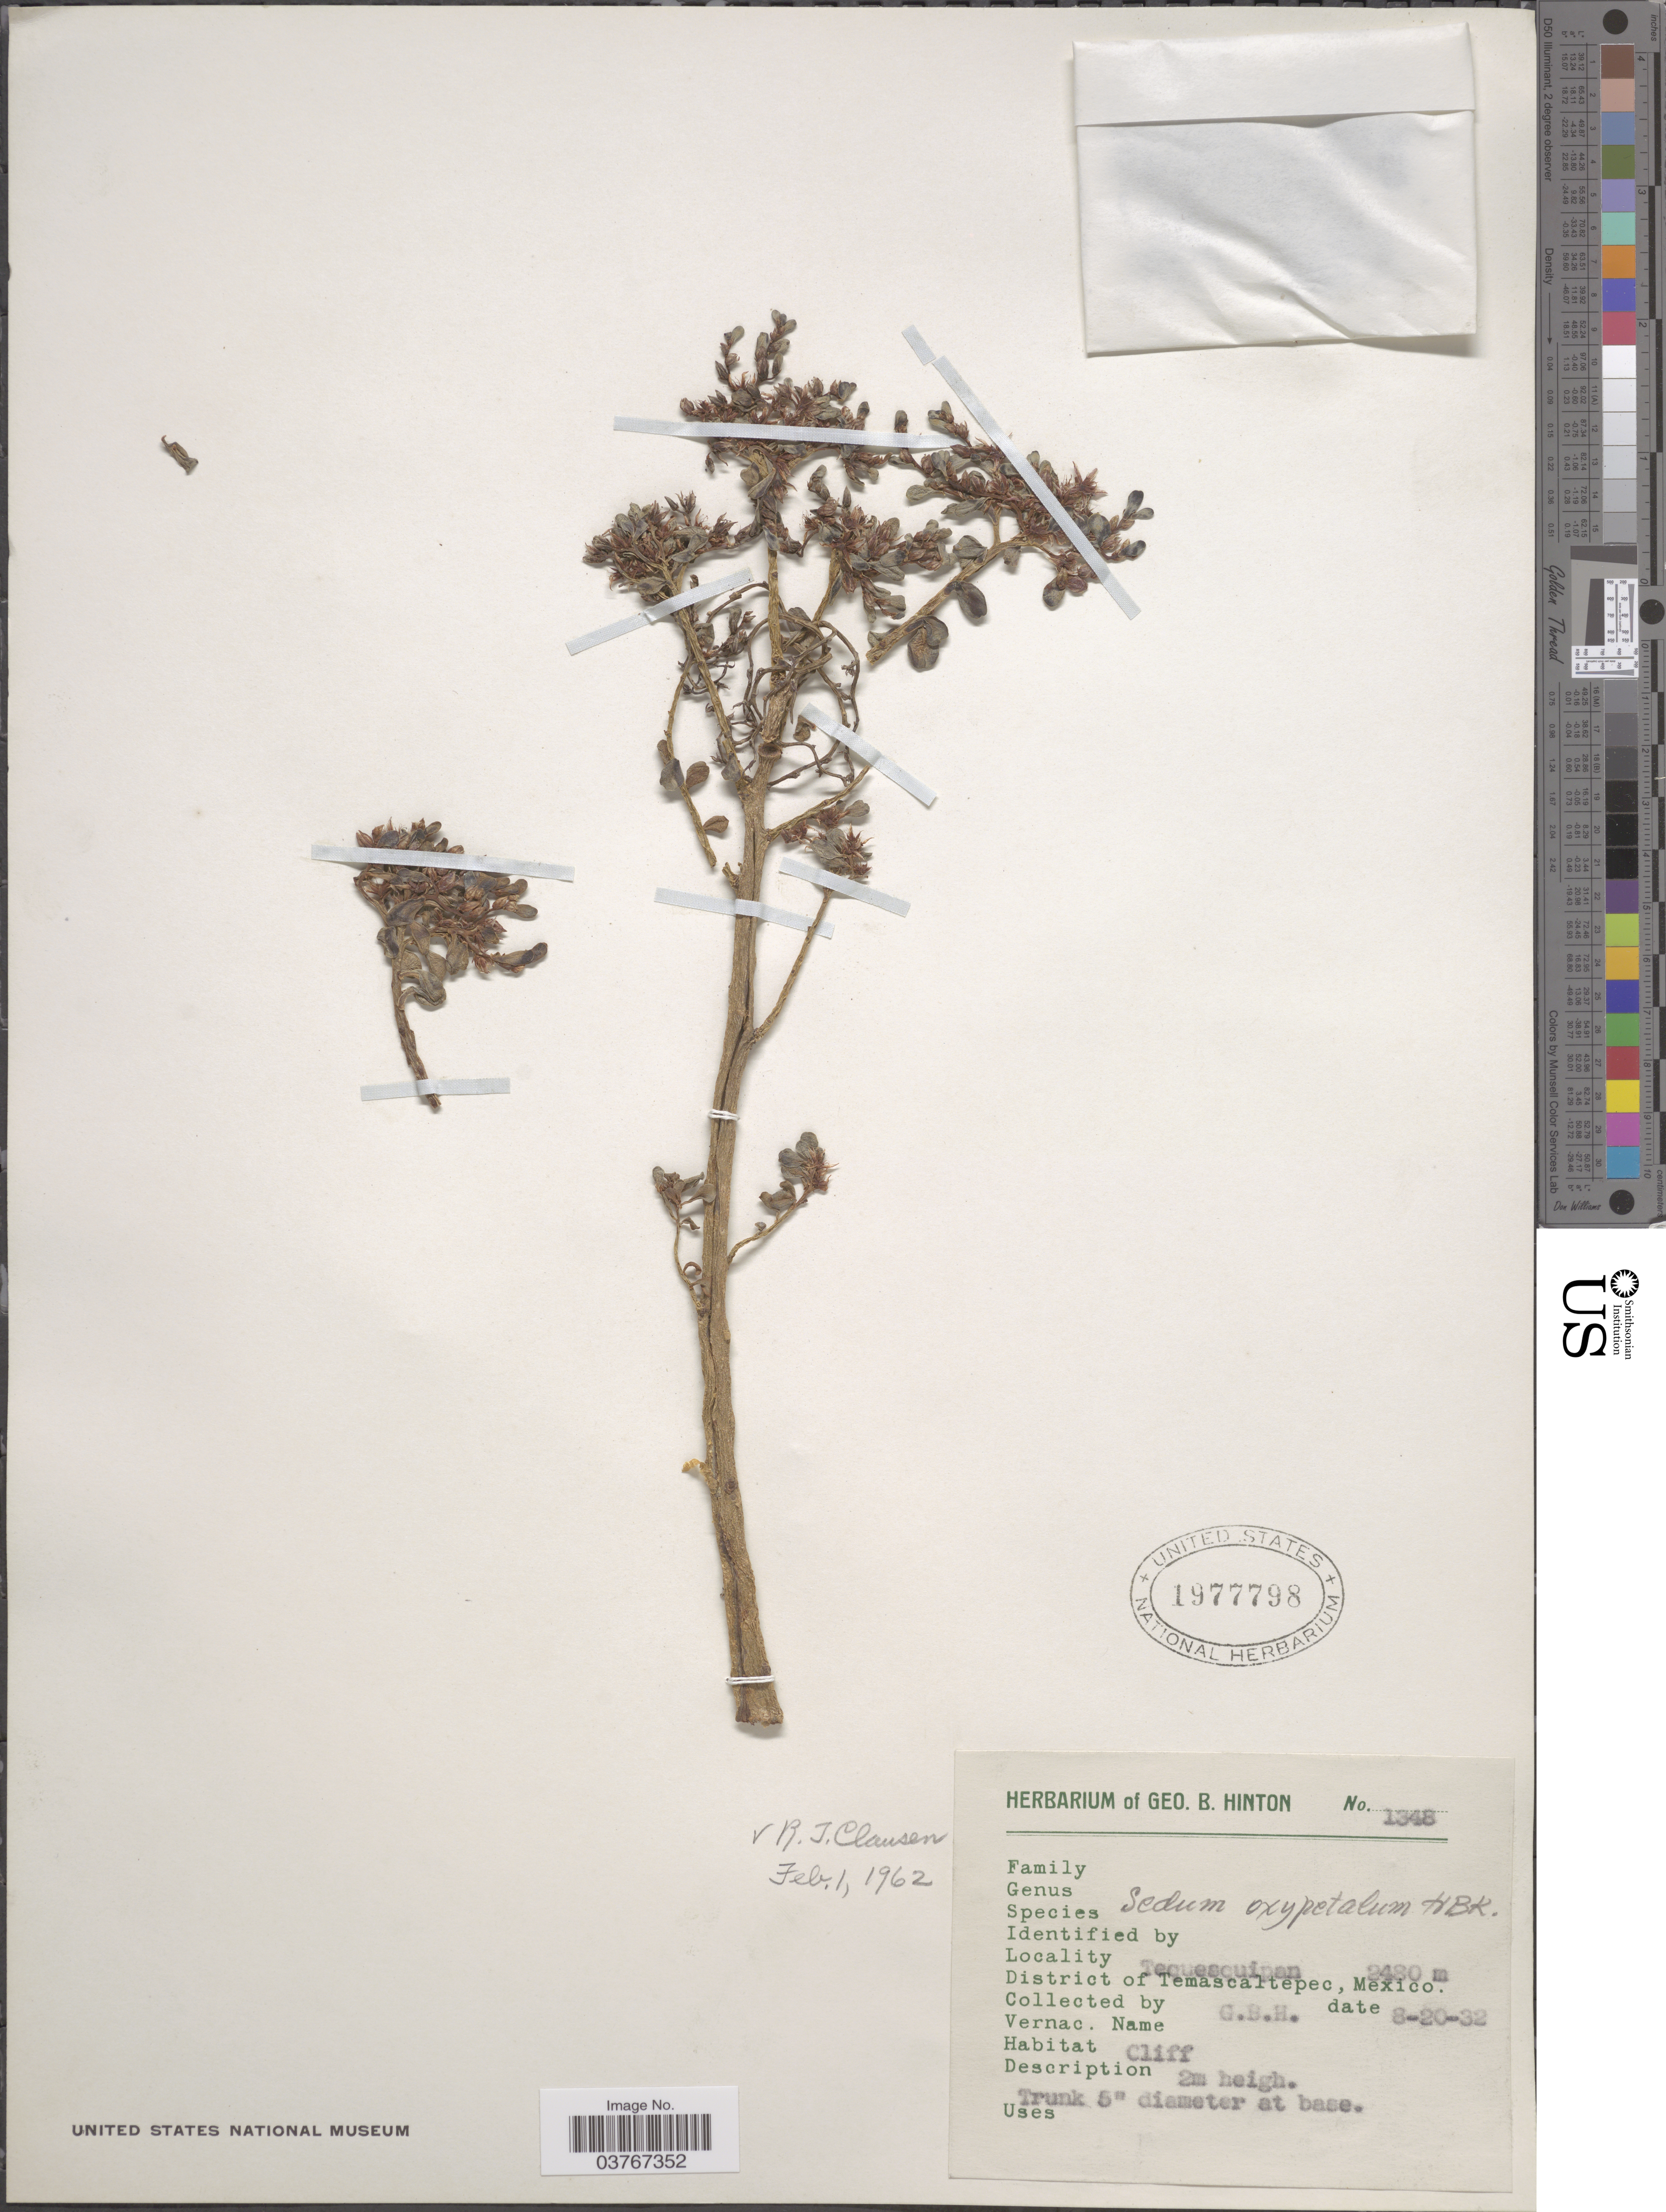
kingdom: Plantae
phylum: Tracheophyta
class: Magnoliopsida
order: Saxifragales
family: Crassulaceae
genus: Sedum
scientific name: Sedum oxypetalum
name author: Kunth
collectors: G. B. Hinton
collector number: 1348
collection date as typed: Transcribed d/m/y: 20/8/32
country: Mexico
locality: Tequescuipan. District of Temascaltepec.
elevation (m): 2480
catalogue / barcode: US 1977798